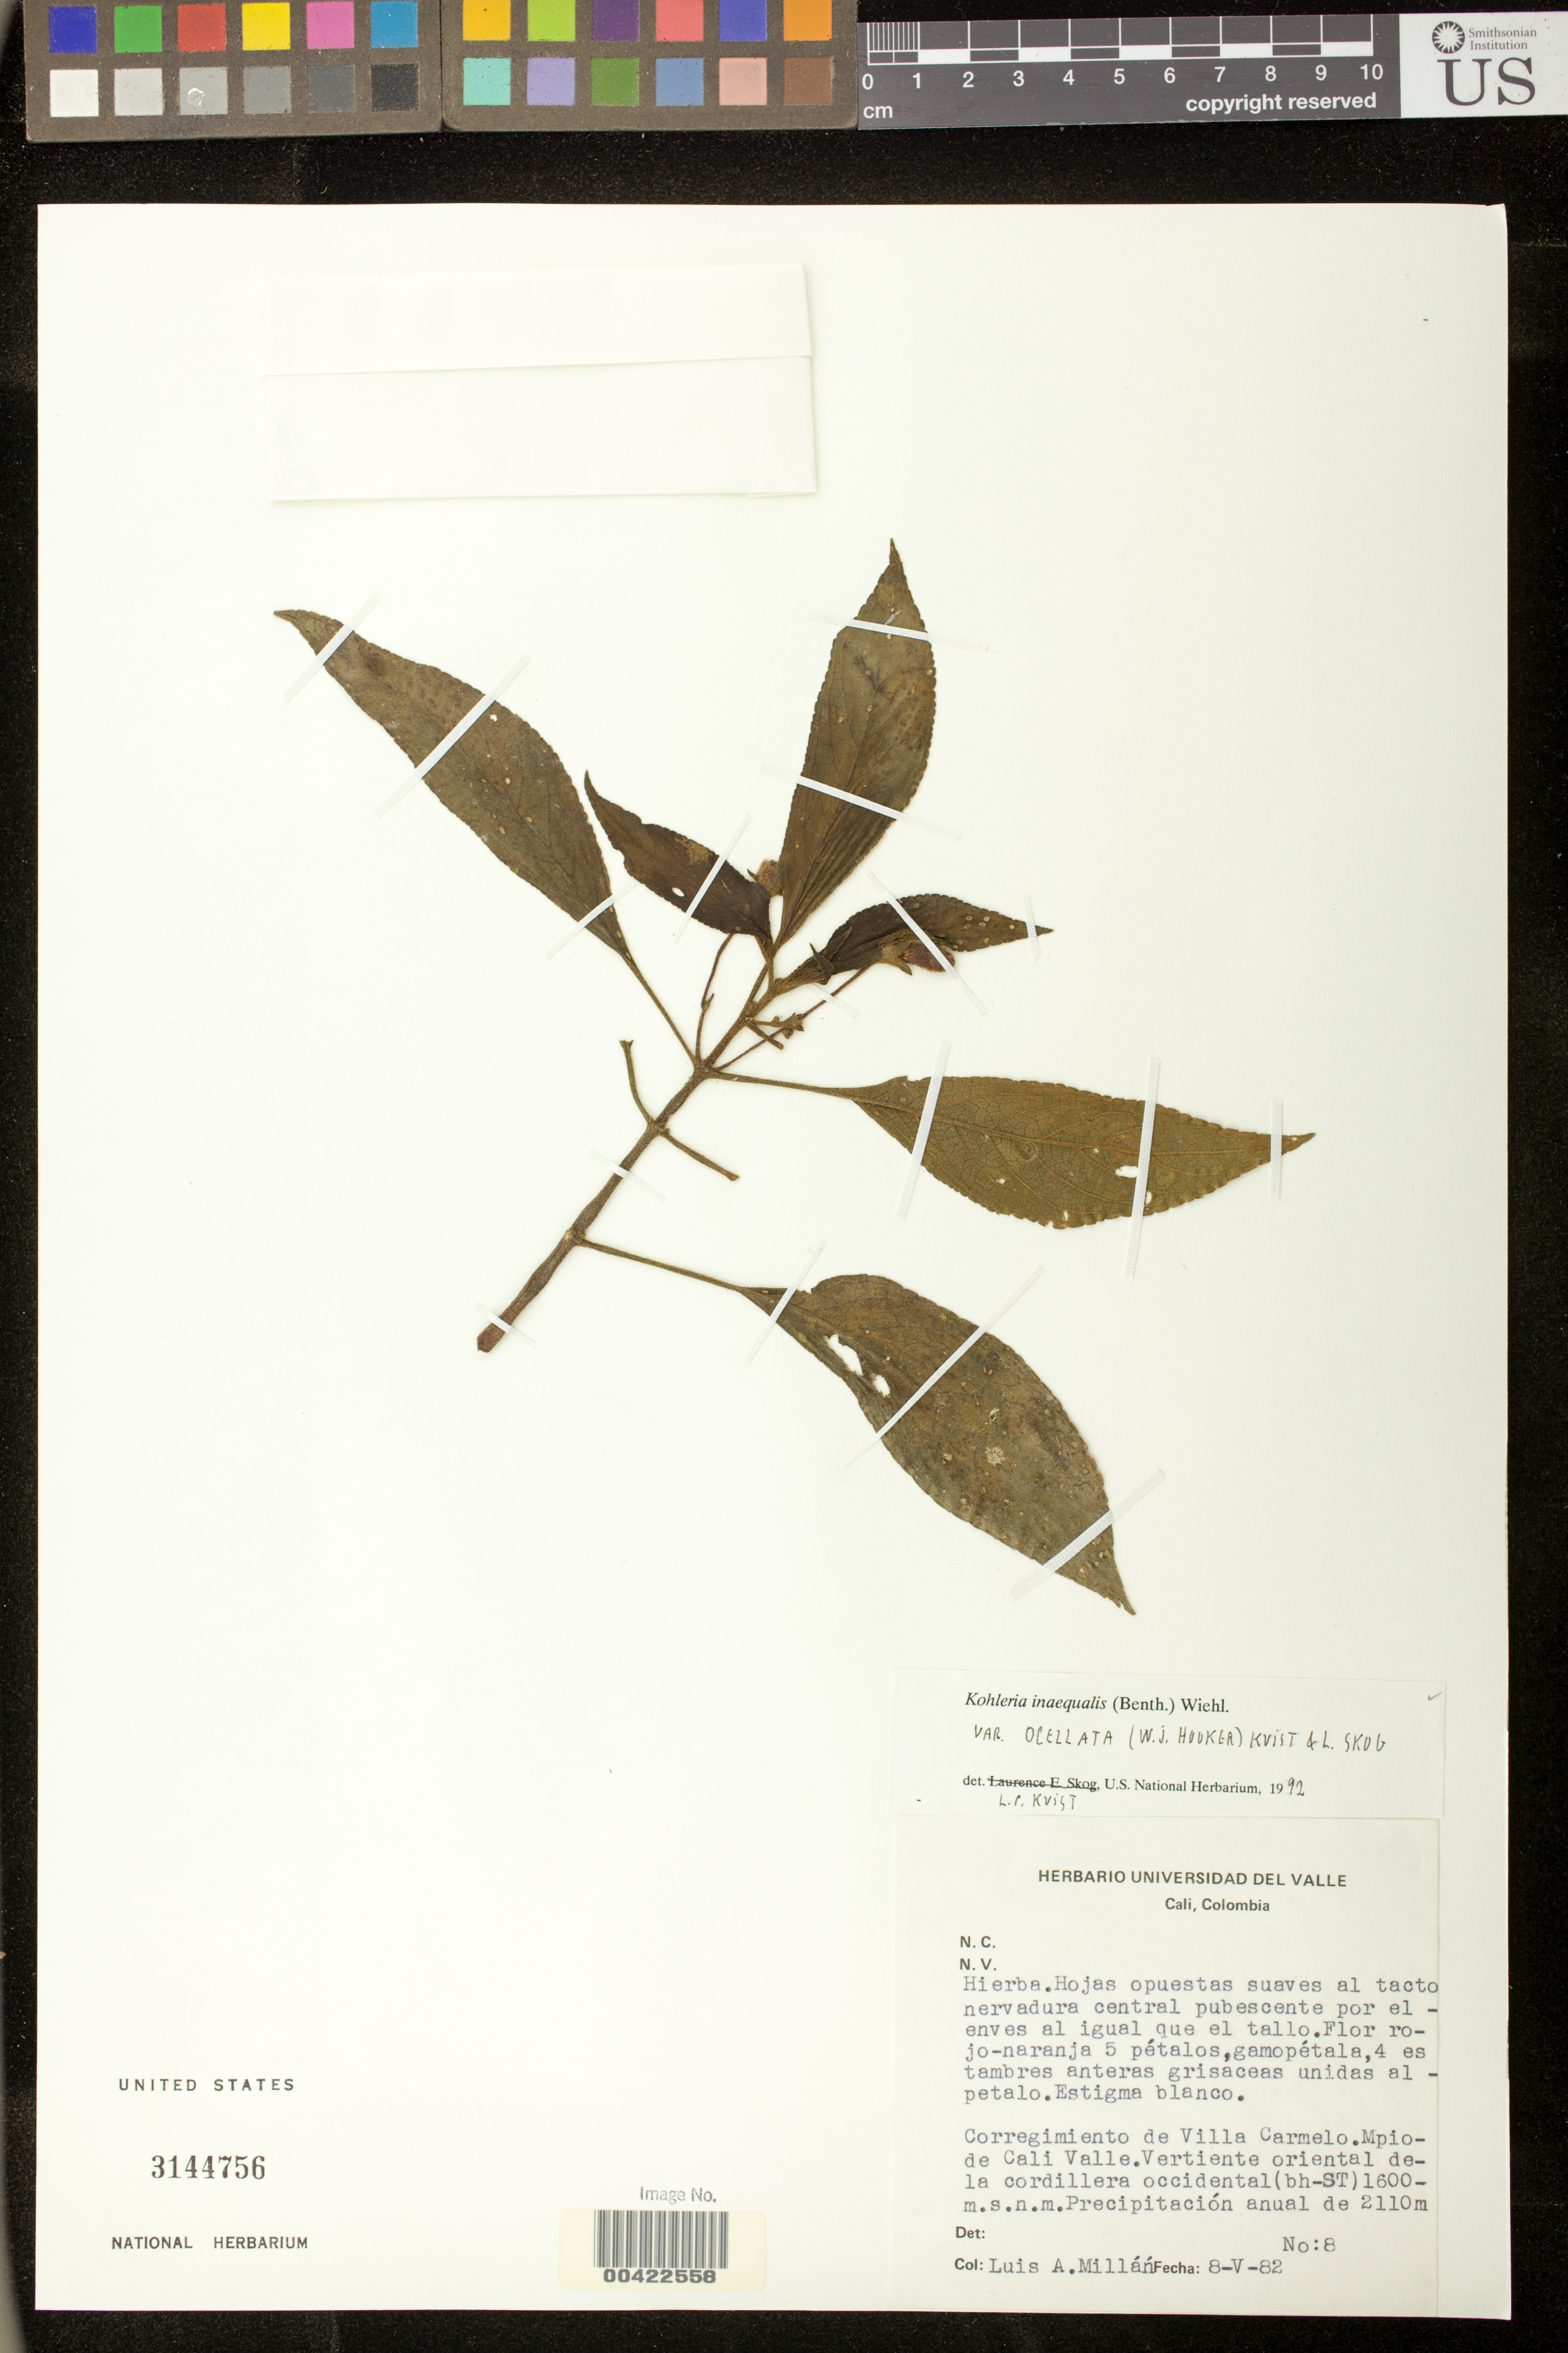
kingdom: Plantae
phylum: Tracheophyta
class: Magnoliopsida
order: Lamiales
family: Gesneriaceae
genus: Kohleria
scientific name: Kohleria inaequalis var. ocellata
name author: (Hook.) L.P. Kvist & L.E. Skog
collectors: L. Millán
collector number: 8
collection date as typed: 08 May 1982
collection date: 1982-05-08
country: Colombia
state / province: Valle del Cauca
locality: Calli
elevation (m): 1600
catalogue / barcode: US 3144756